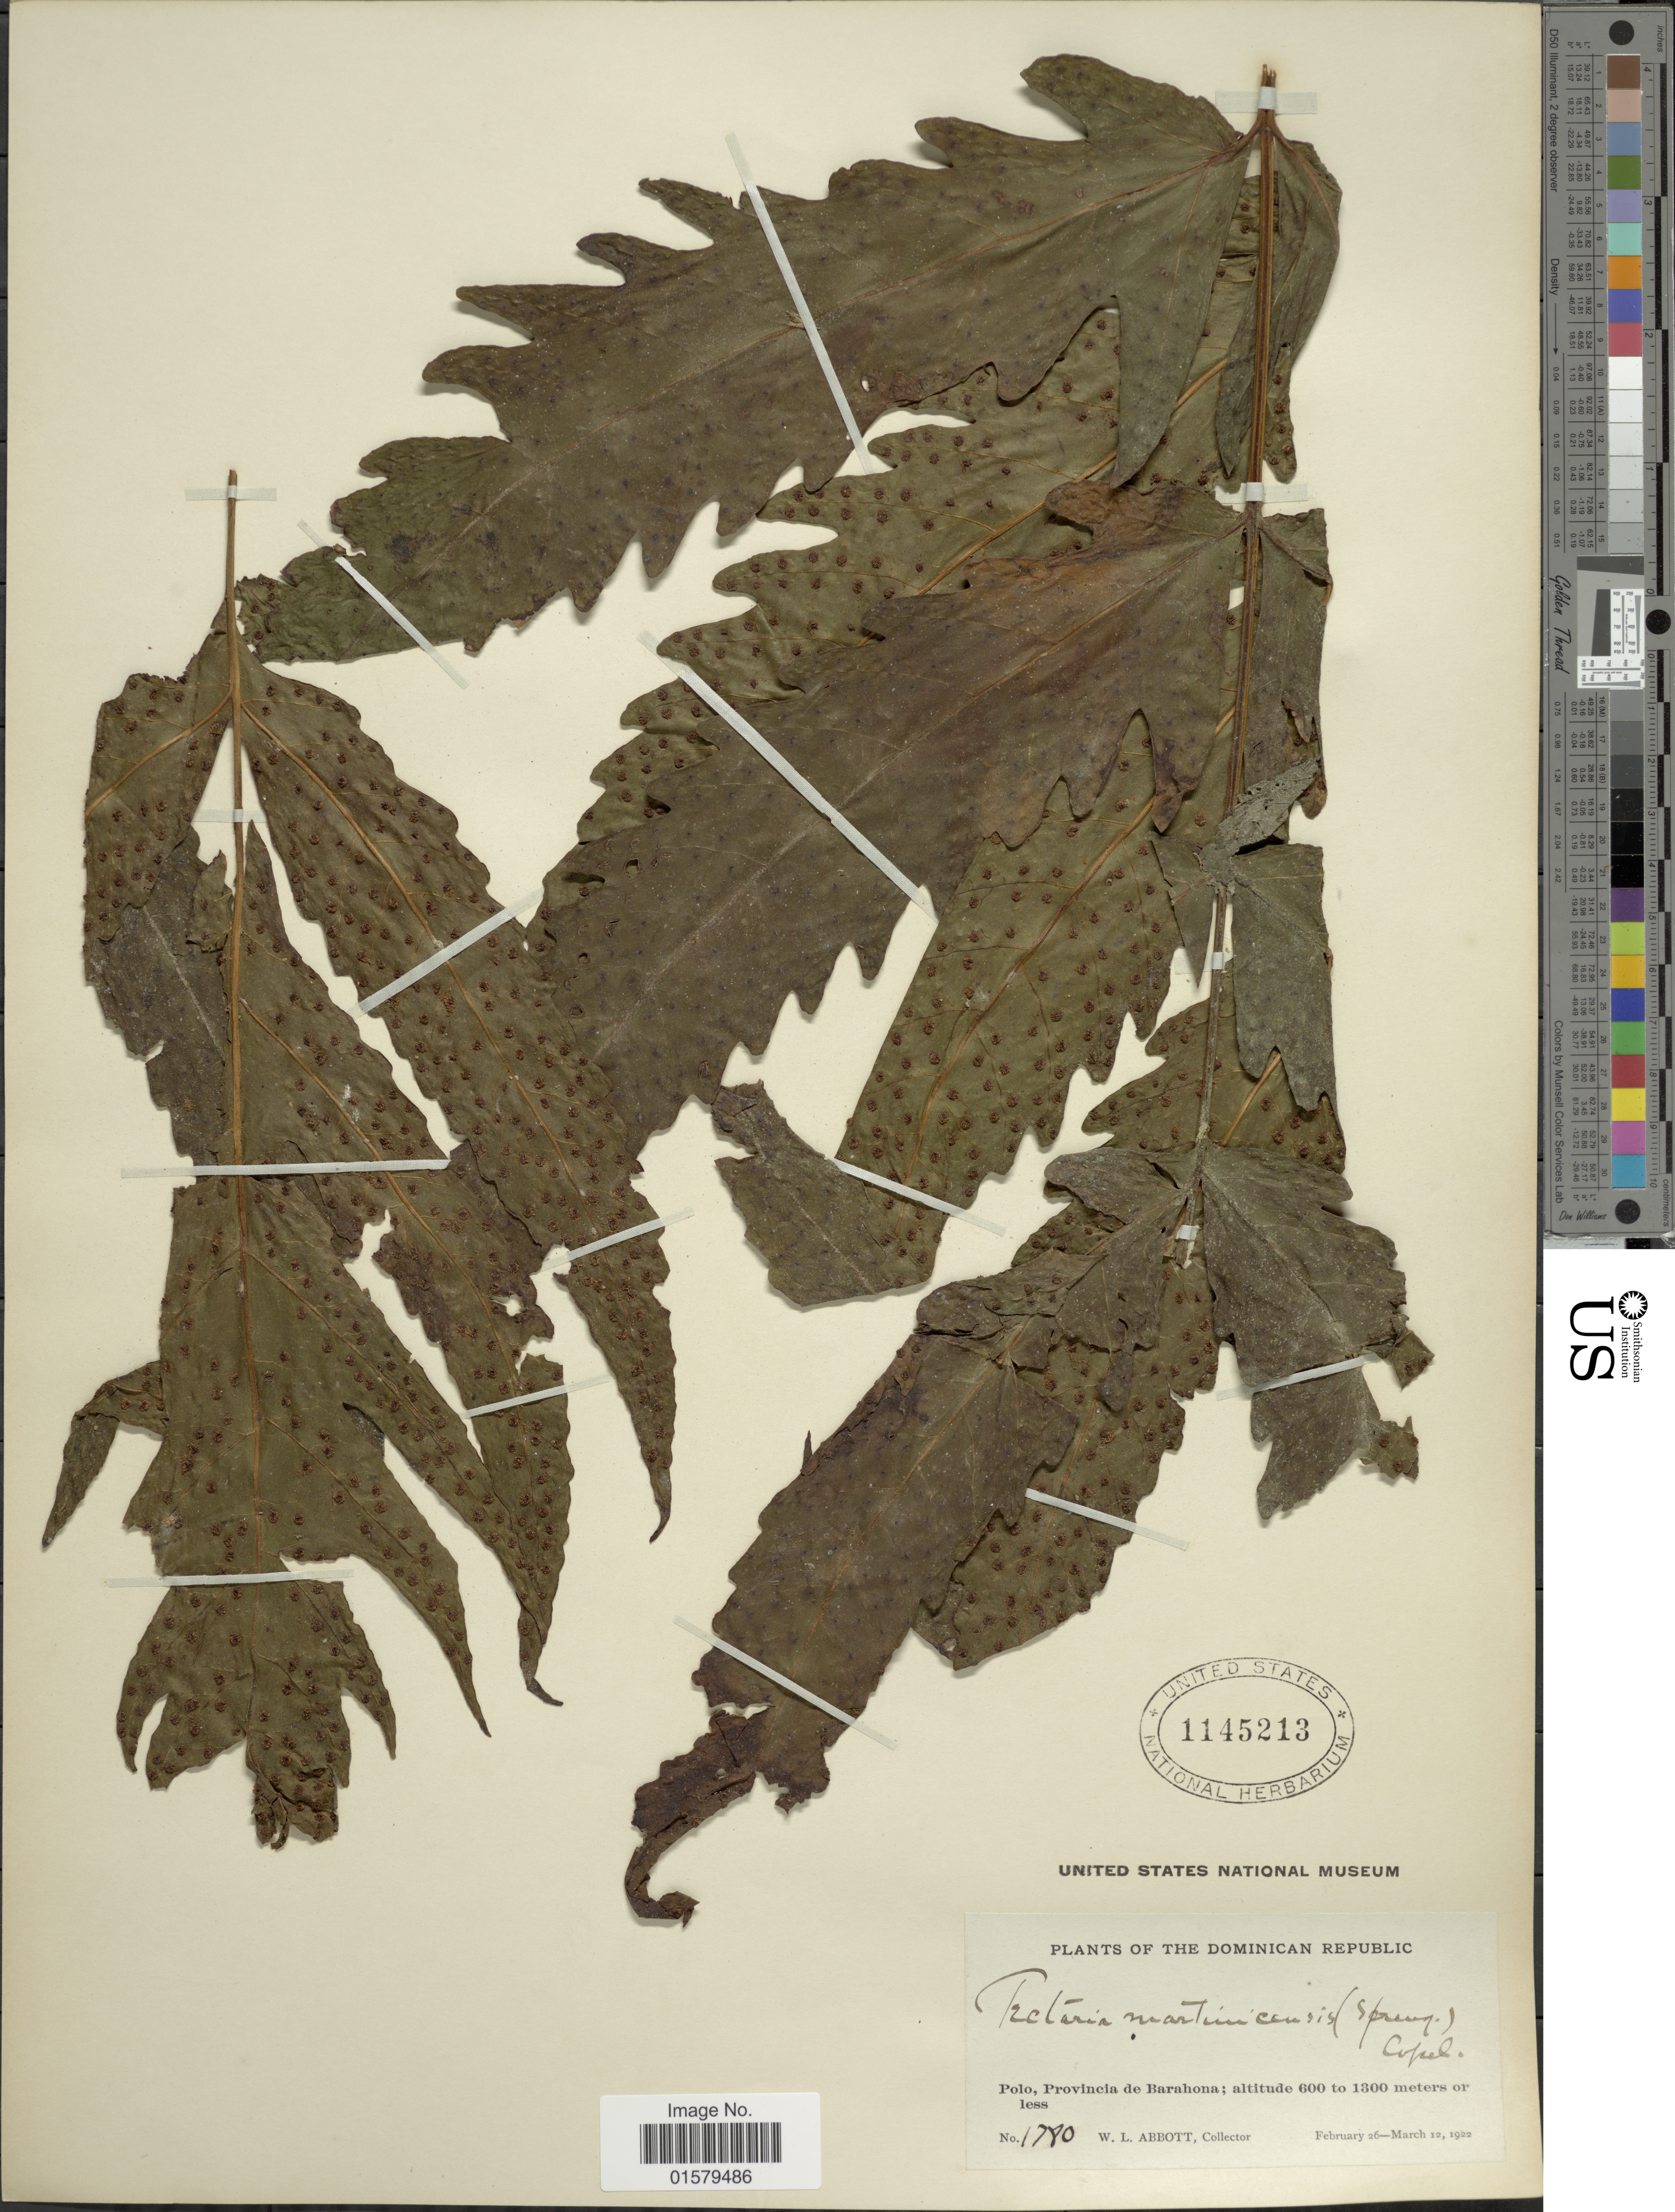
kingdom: Plantae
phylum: Tracheophyta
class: Polypodiopsida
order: Polypodiales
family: Tectariaceae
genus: Tectaria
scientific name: Tectaria transiens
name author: (C.V. Morton) A.R. Sm.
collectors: W. L. Abbott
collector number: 1780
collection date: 1922-02-26/1922-03-12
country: Dominican Republic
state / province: Barahona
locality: Polo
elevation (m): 600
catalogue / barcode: US 1145213